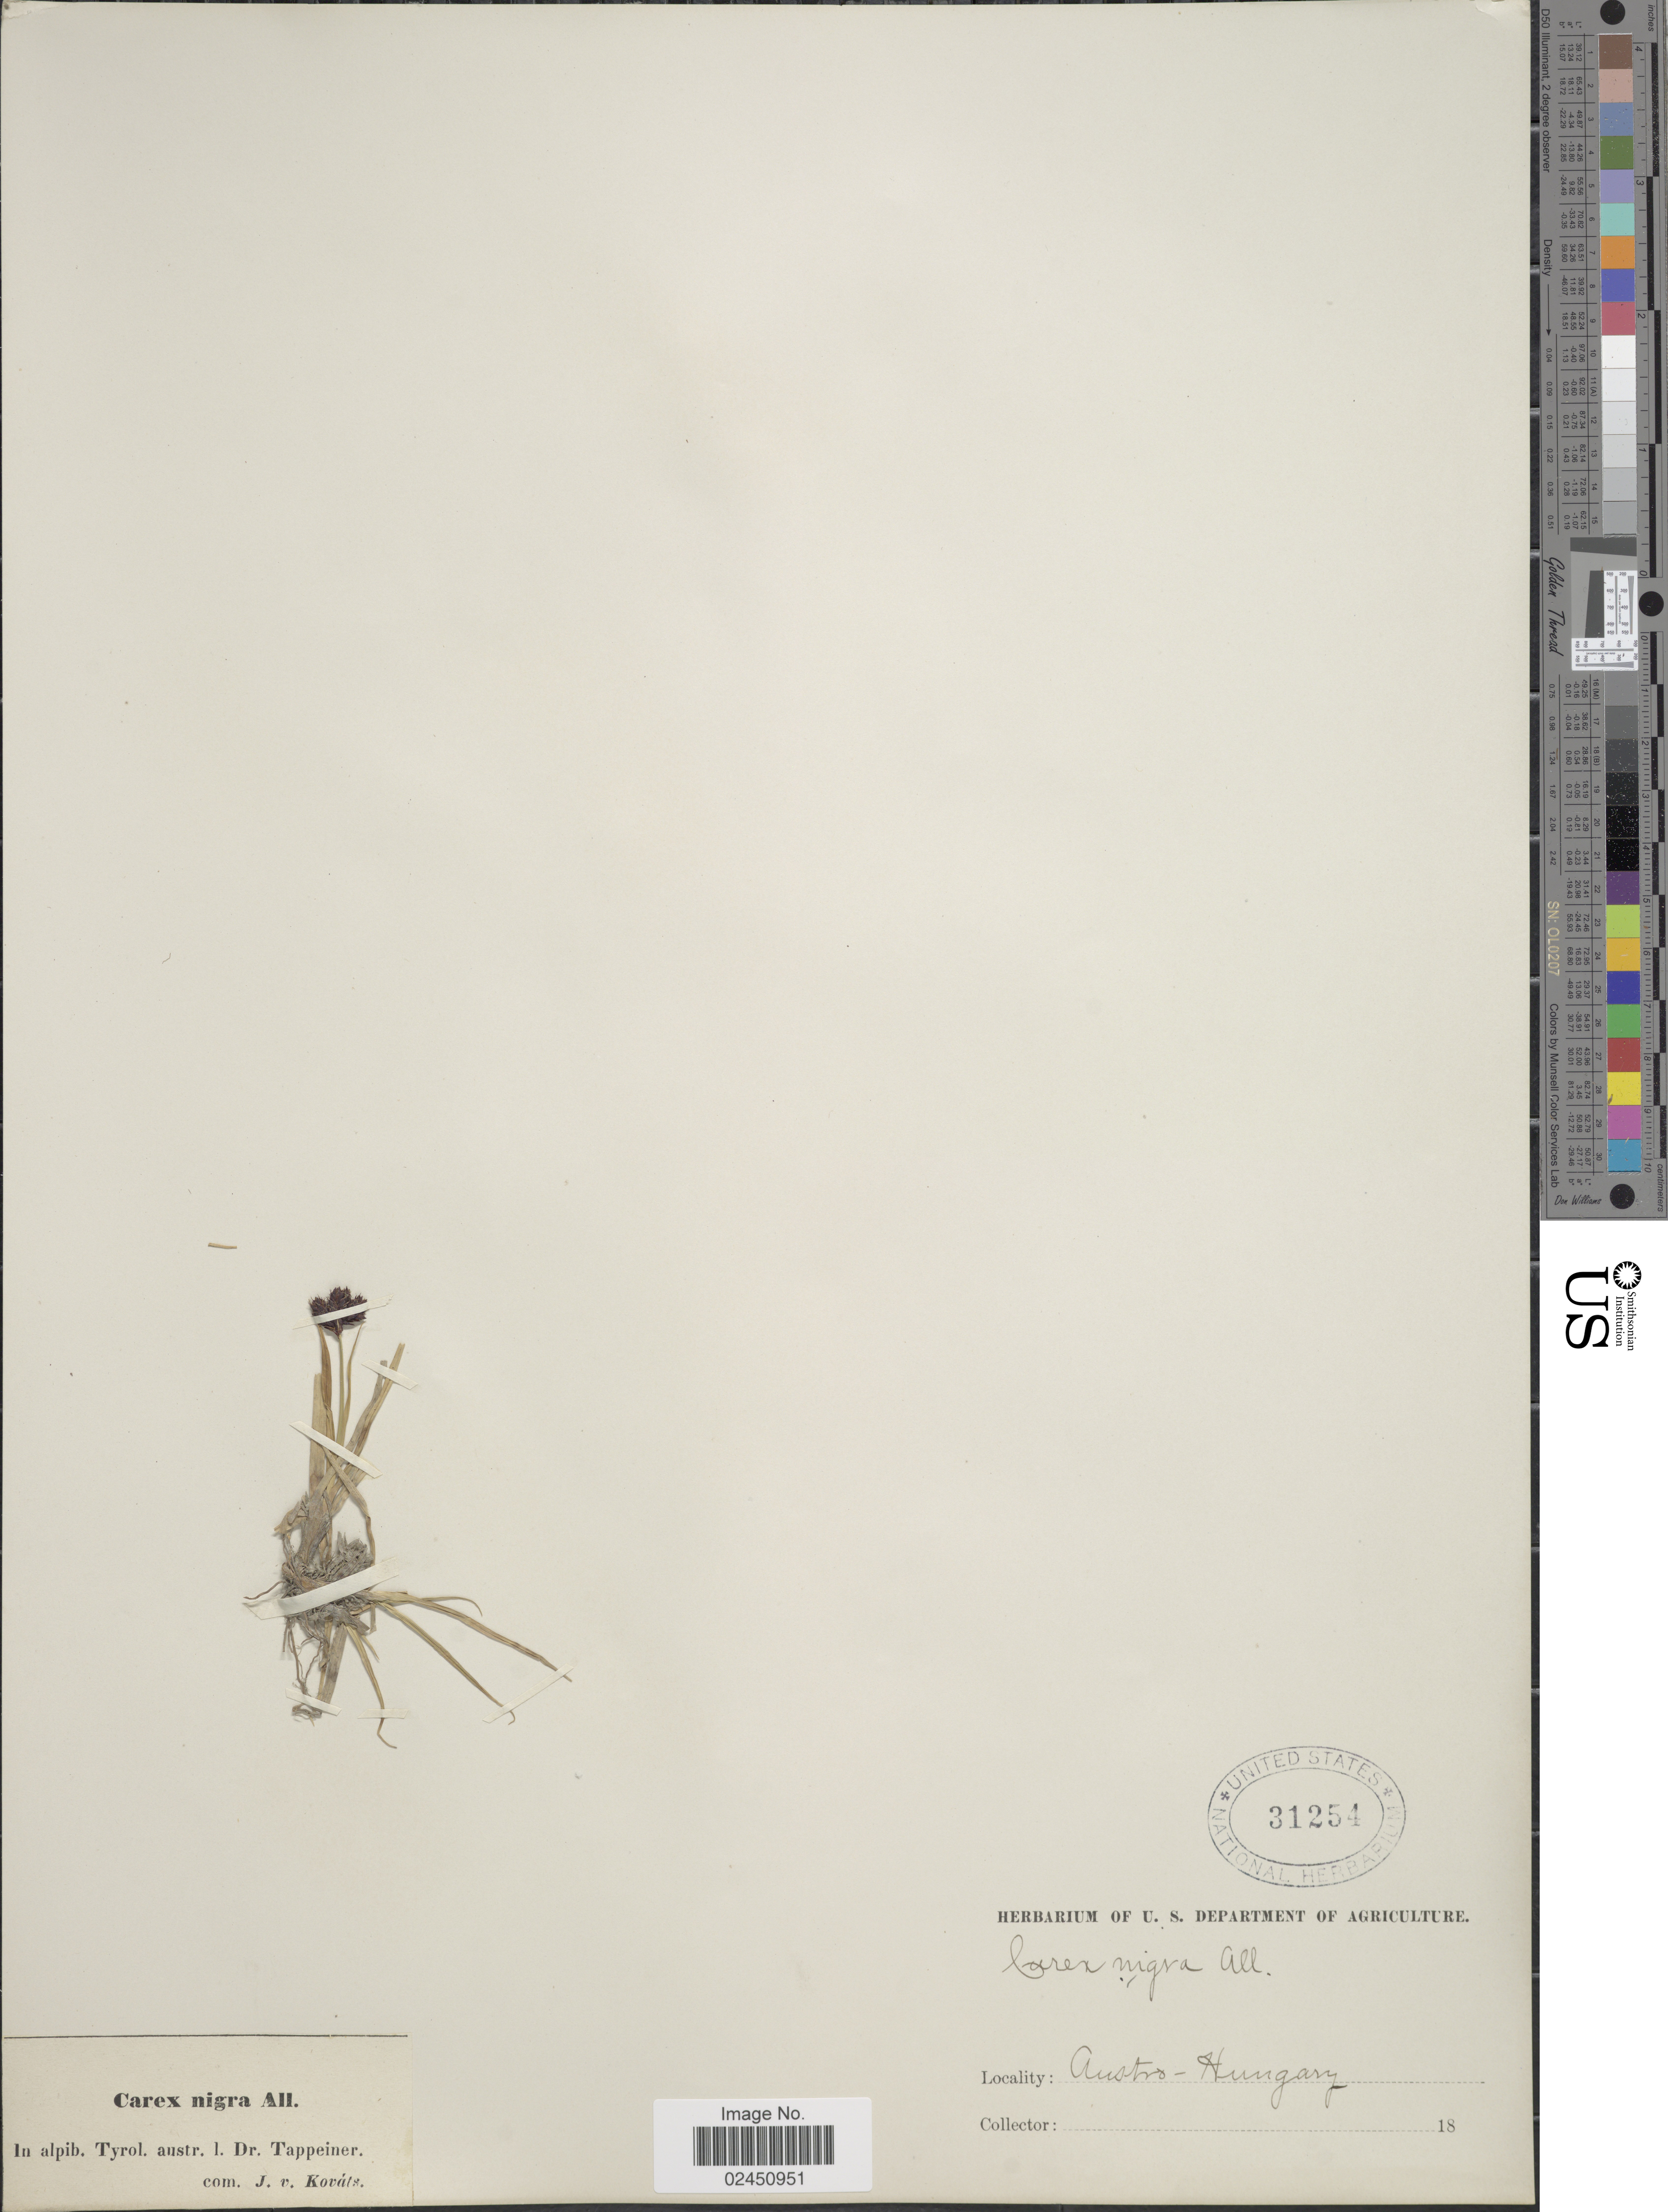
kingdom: Plantae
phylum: Tracheophyta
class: Liliopsida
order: Poales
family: Cyperaceae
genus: Carex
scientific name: Carex parviflora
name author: Host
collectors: ex herb. U. S. Department of Agriculture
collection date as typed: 18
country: Austria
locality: In alpib. Tyrol. austr. l. Dr. Tappeiner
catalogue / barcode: US 31254